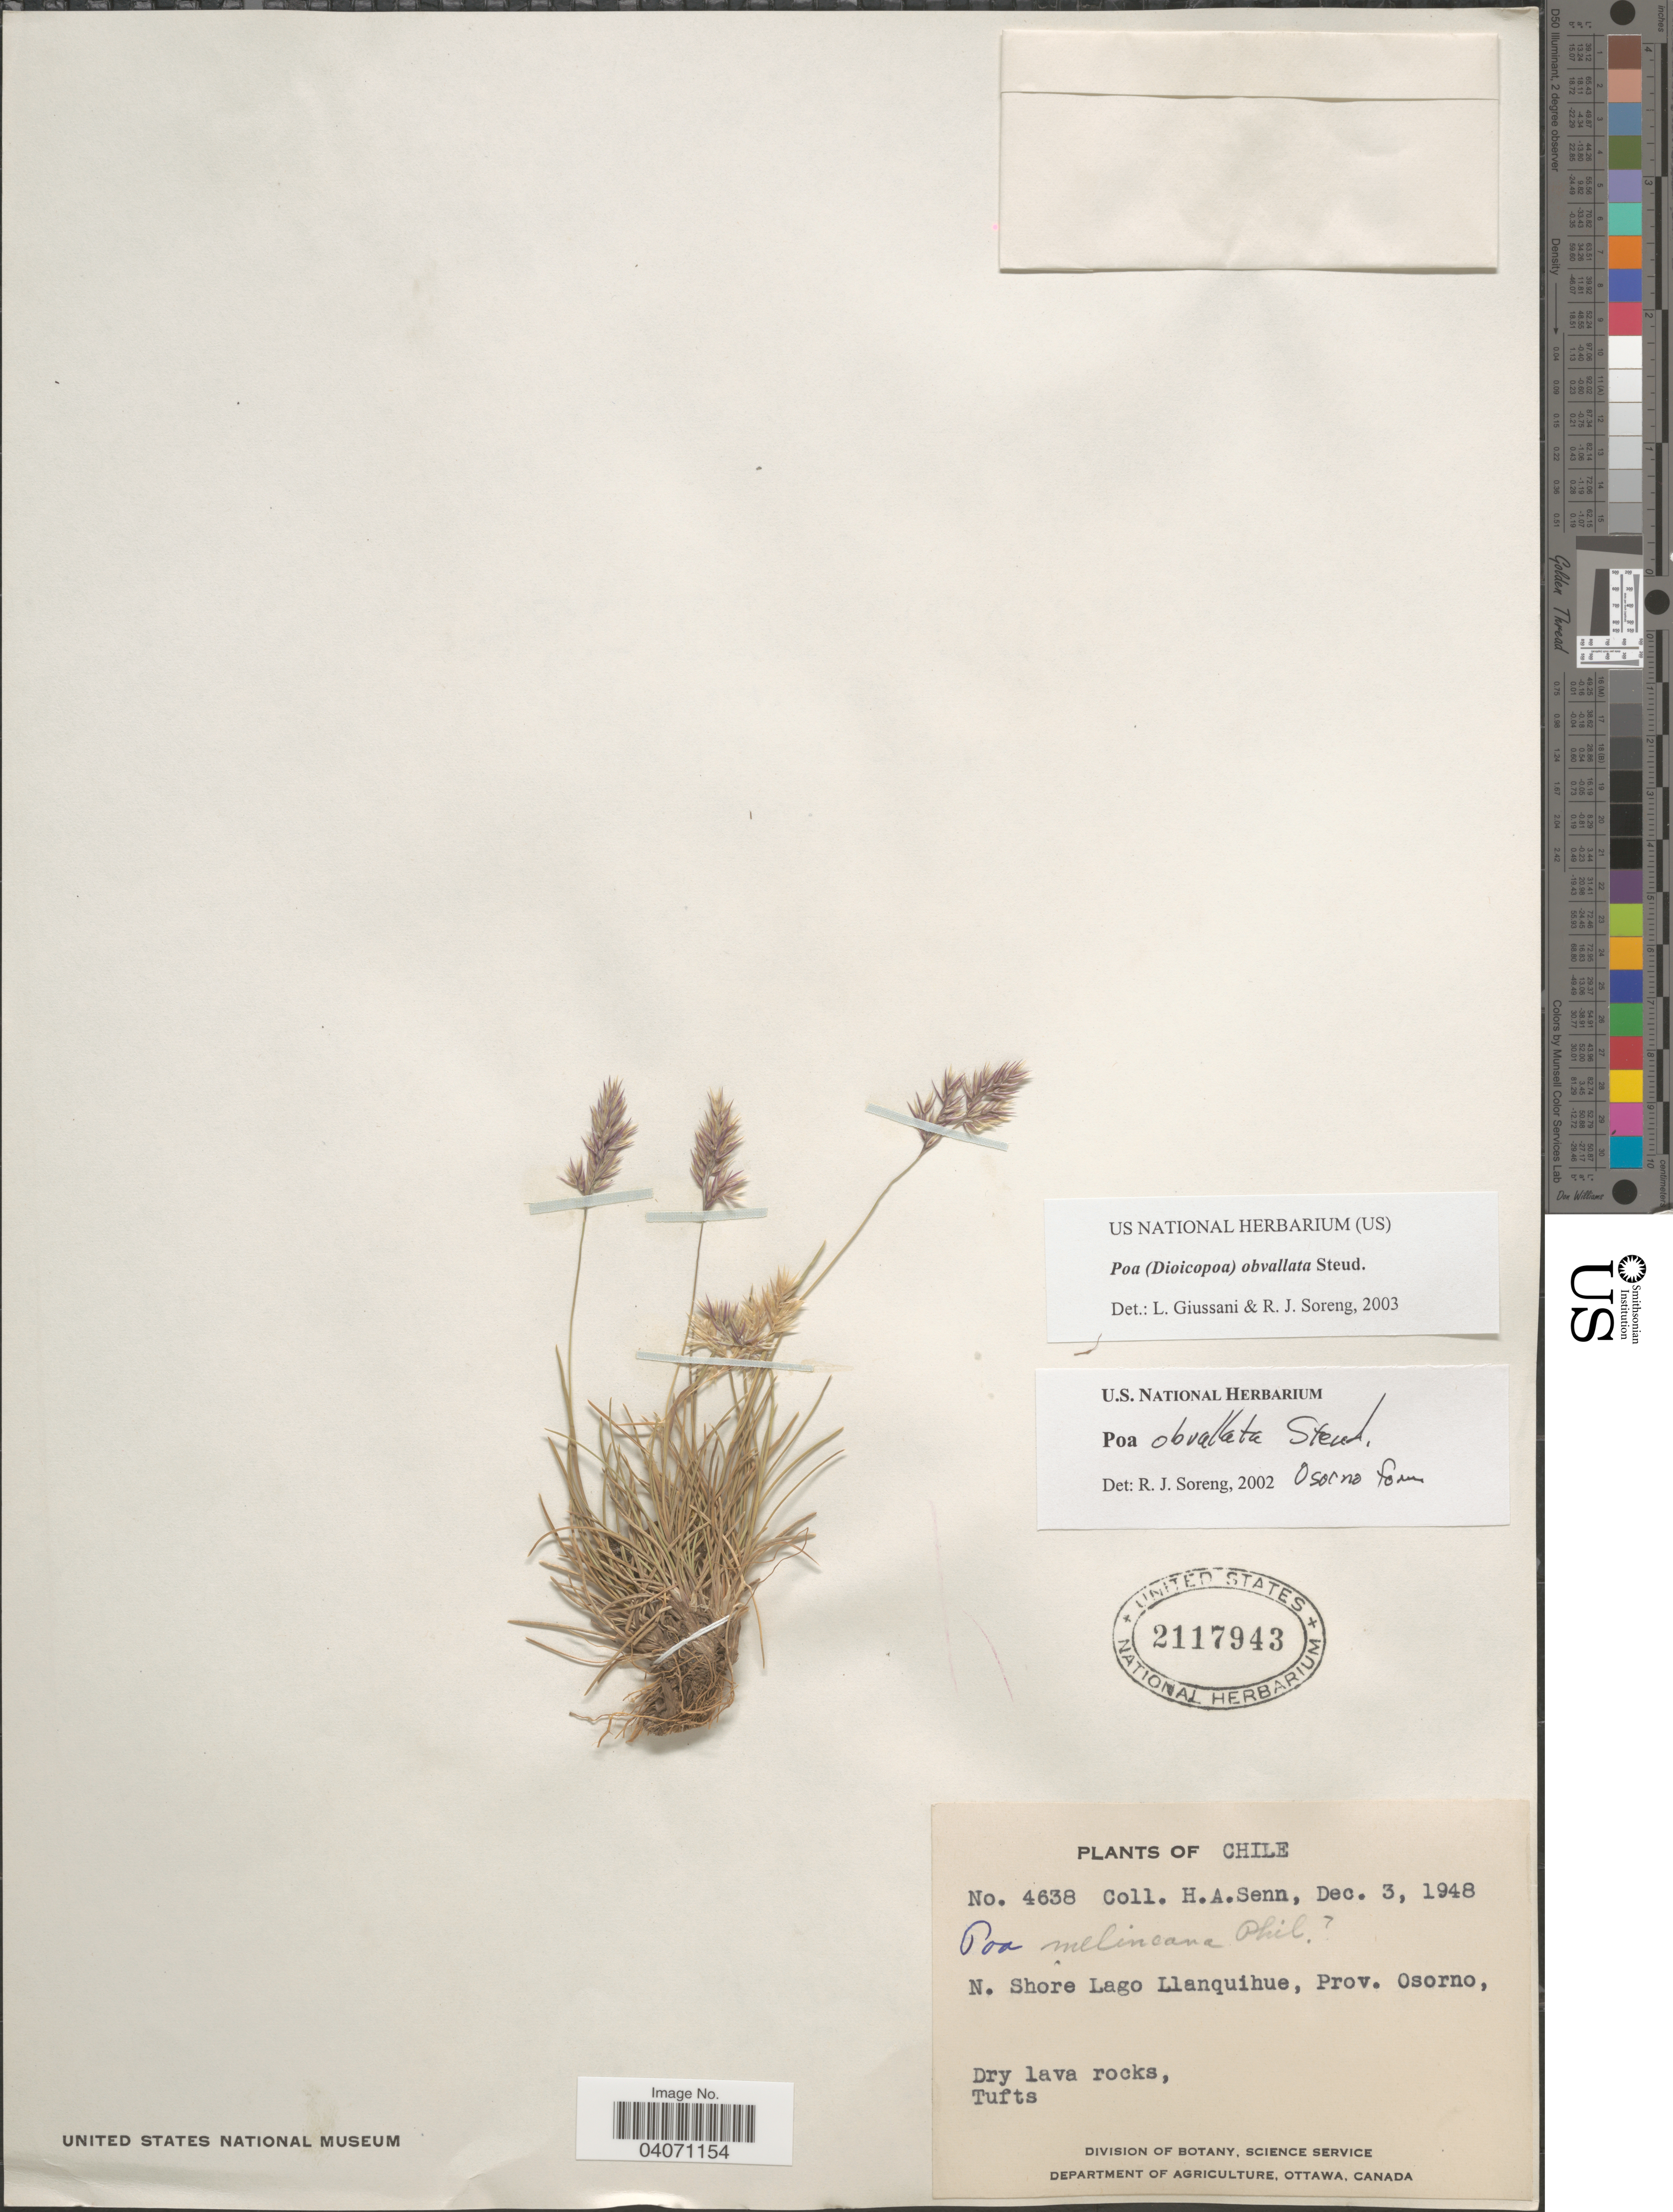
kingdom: Plantae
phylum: Tracheophyta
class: Liliopsida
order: Poales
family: Poaceae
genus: Poa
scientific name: Poa obvallata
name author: Steud.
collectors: H. Senn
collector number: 4638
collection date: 1948-12-03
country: Chile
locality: N. Shore Lago Llanquihue, Prov. Osorno.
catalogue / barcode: US 2117943